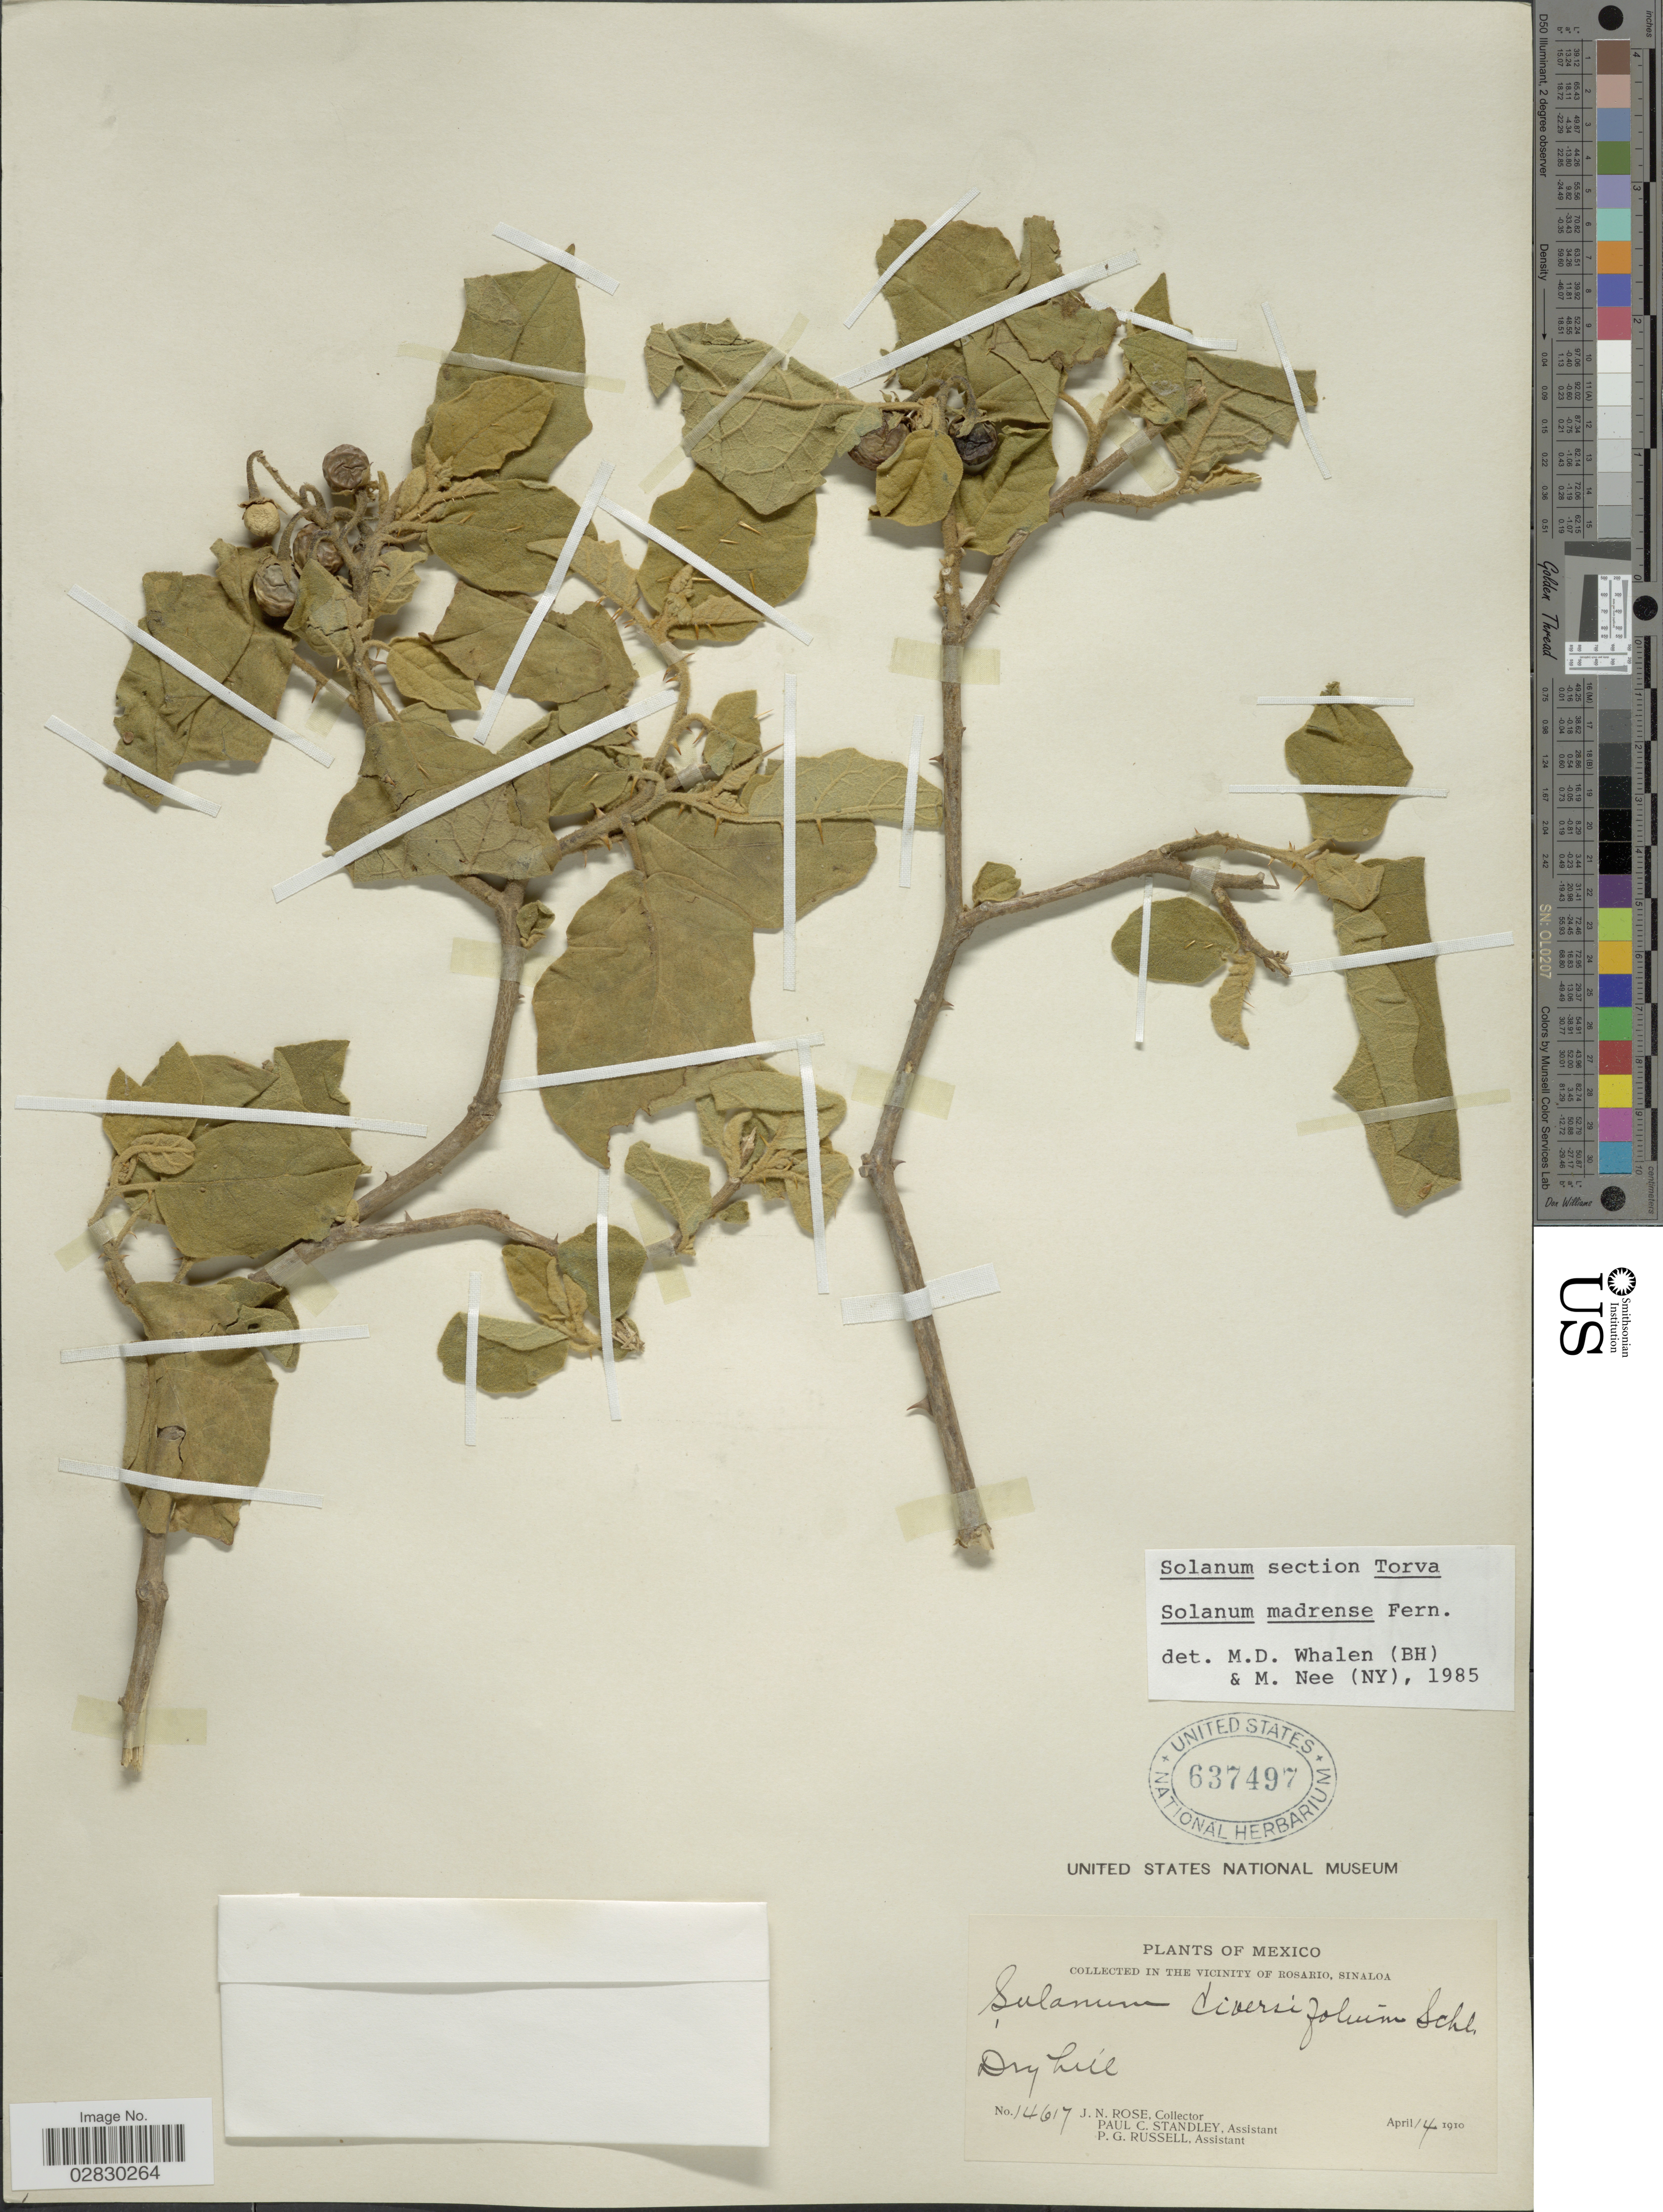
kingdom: Plantae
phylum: Tracheophyta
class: Magnoliopsida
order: Solanales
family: Solanaceae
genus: Solanum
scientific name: Solanum madrense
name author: Fernald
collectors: J. N. Rose, P. C. Standley & P. G. Russell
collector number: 14617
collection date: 1910-04-14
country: Mexico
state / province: Sinaloa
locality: In the vicinity of Rosario.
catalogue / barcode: US 637497